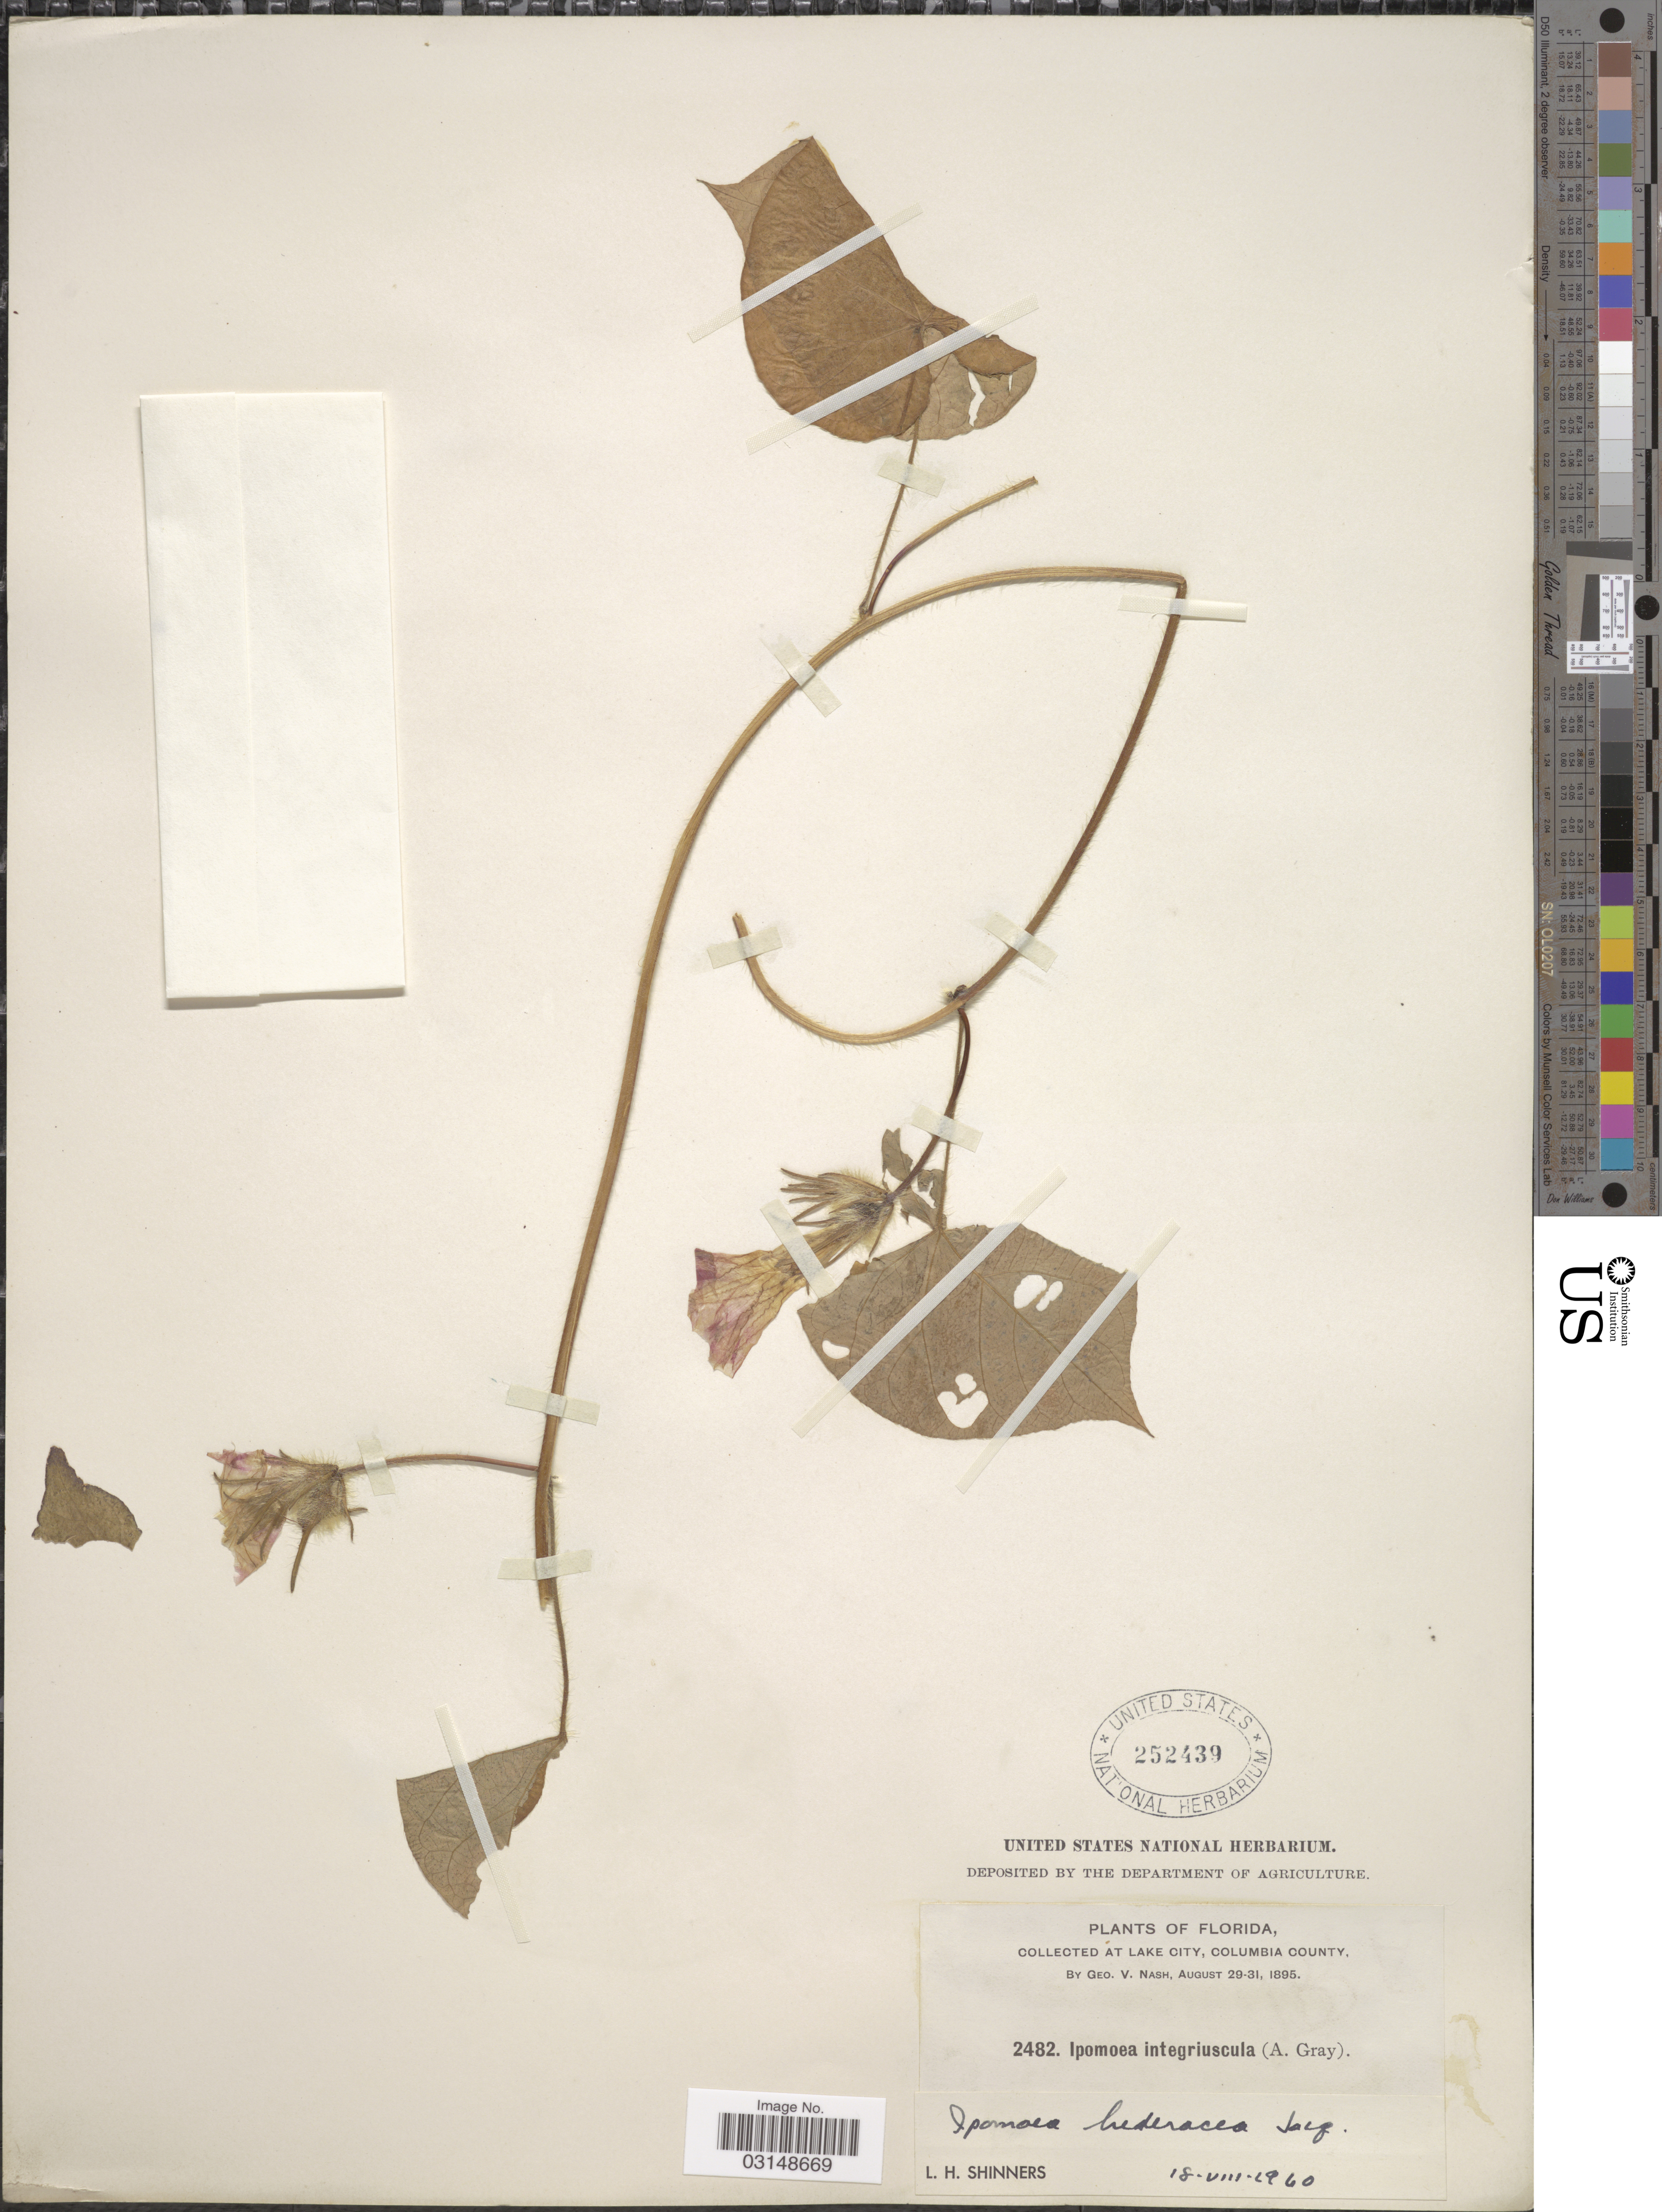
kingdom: Plantae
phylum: Tracheophyta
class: Magnoliopsida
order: Solanales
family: Convolvulaceae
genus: Ipomoea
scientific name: Ipomoea hederacea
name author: Jacq.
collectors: L. H. Shinners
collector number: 2482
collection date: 1960-08-18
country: United States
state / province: Florida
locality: At Lake City, Columbia County.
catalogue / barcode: US 252439